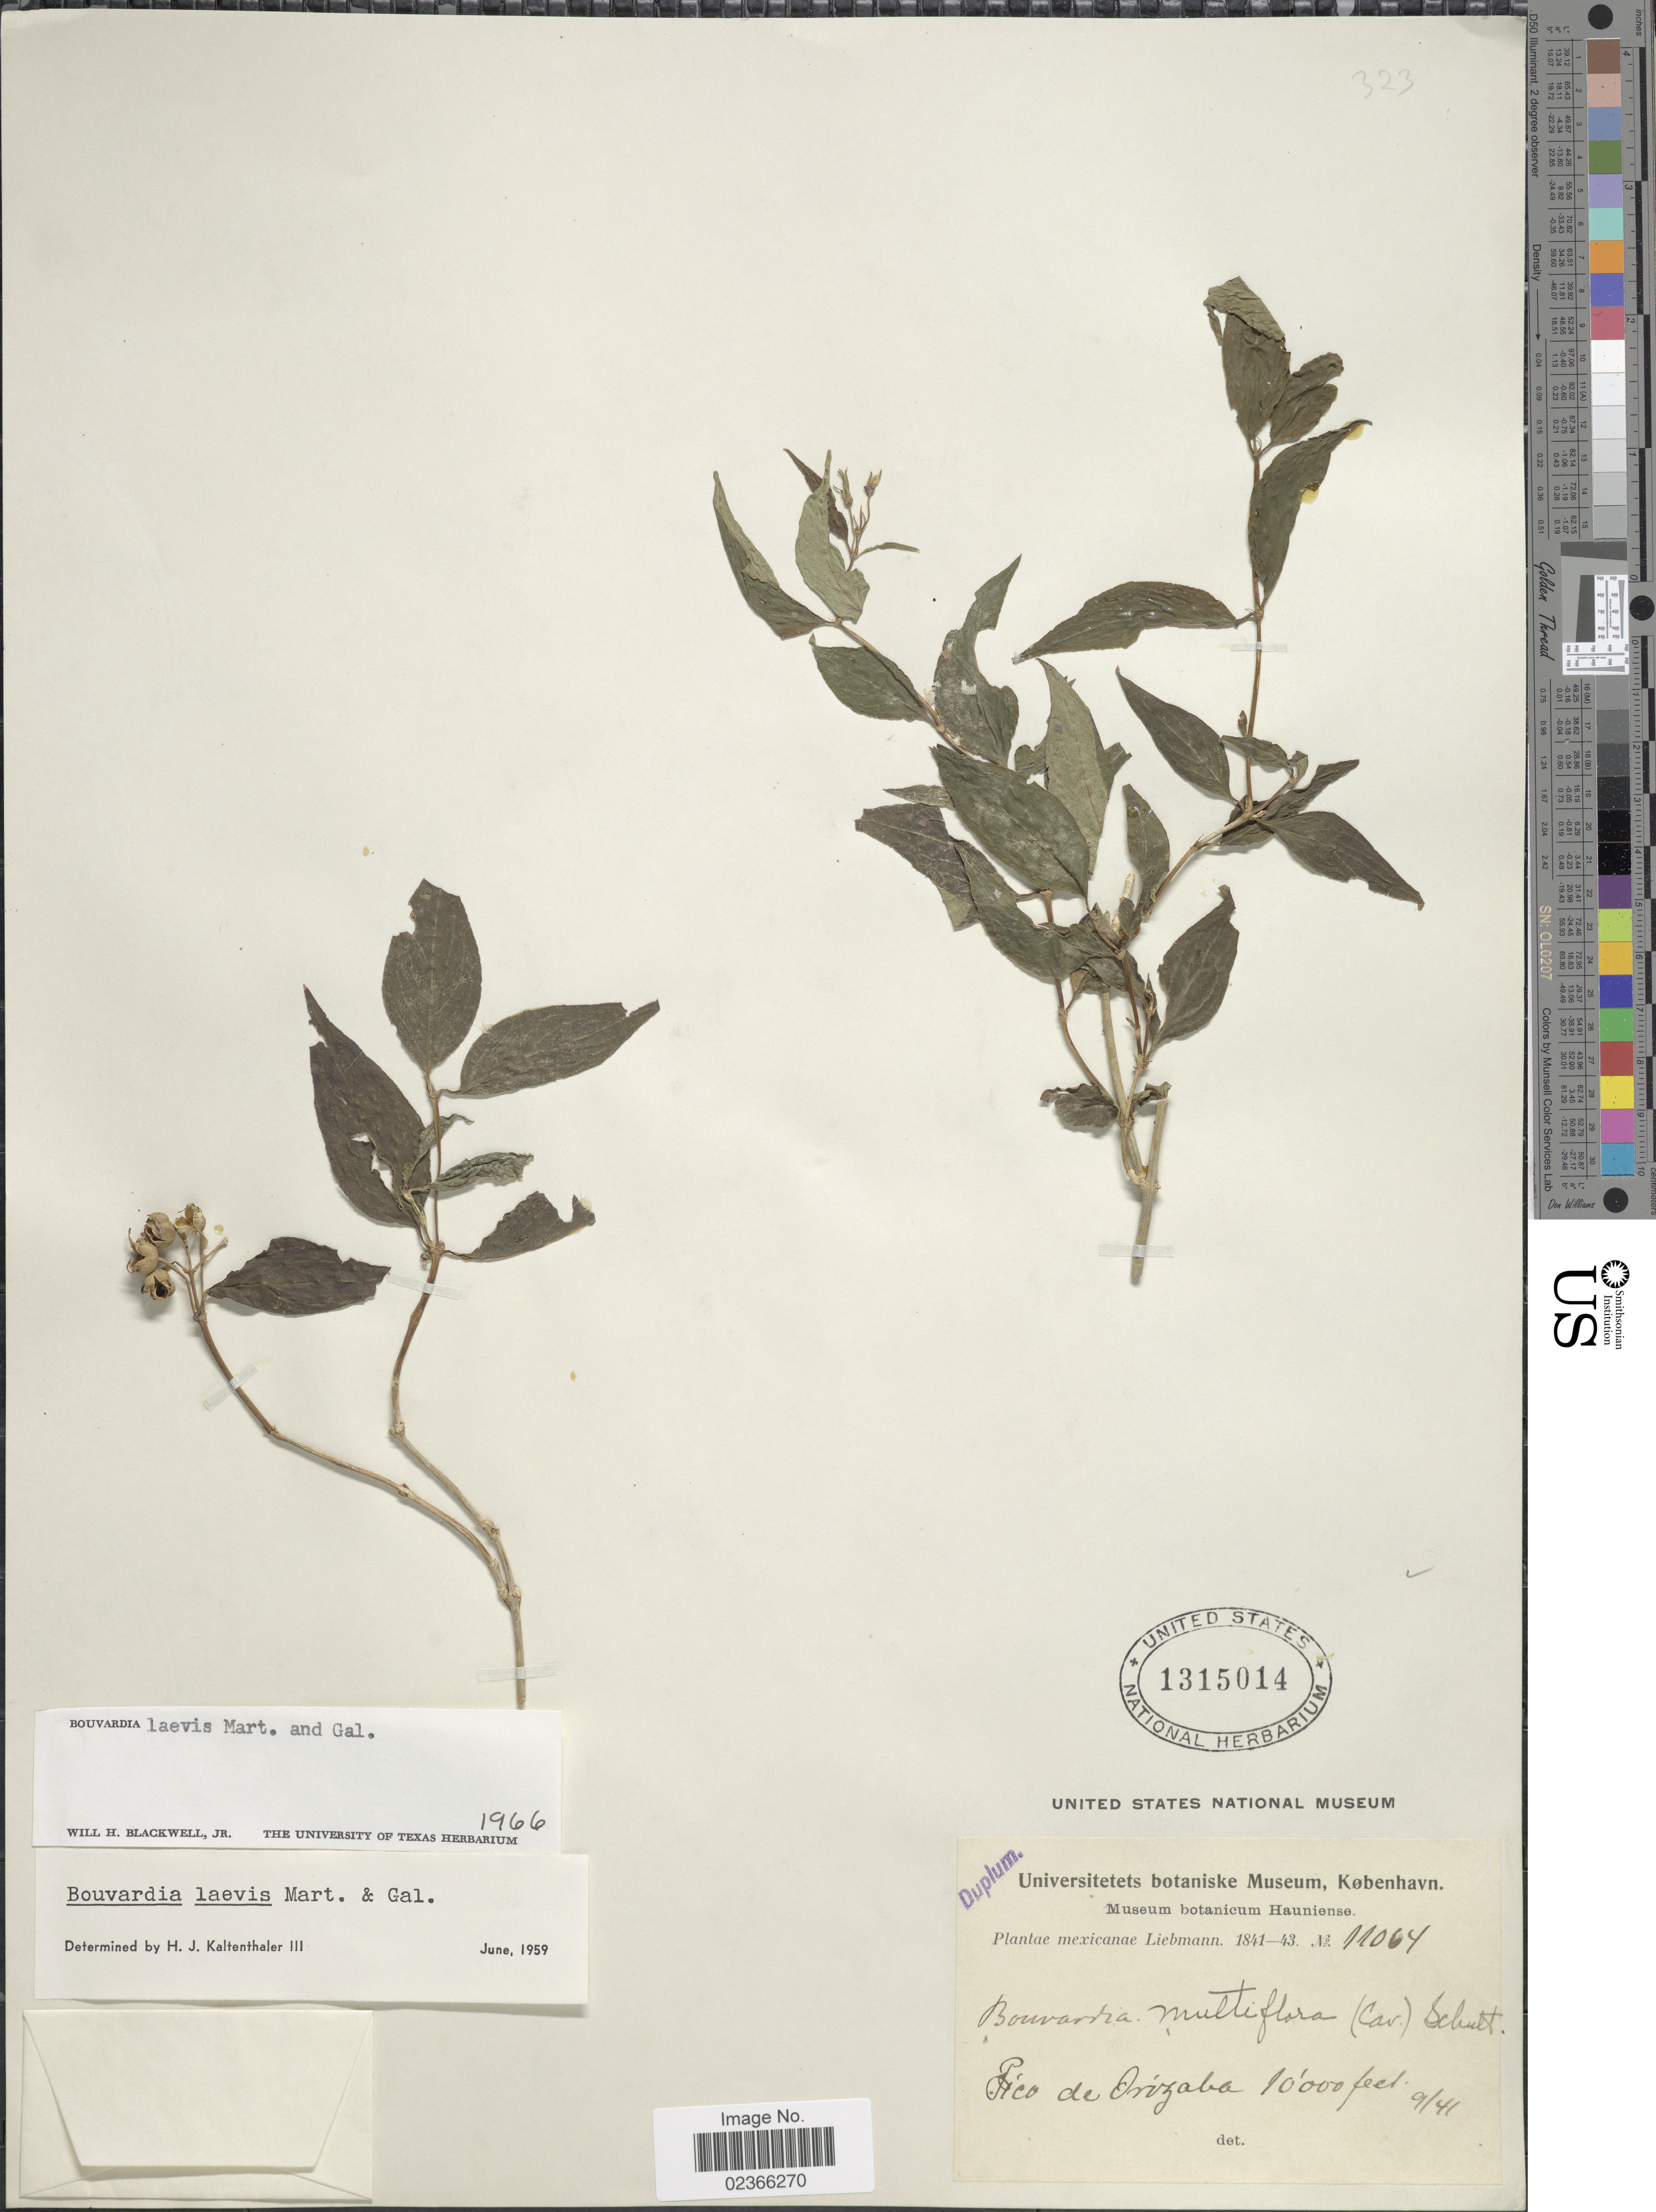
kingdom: Plantae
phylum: Tracheophyta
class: Magnoliopsida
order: Gentianales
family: Rubiaceae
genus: Bouvardia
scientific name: Bouvardia laevis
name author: M. Martens & Galeotti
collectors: Liebmann, --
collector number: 11064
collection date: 1841-09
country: Mexico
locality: Pico de Orizaba.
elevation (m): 3048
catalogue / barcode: US 1315014